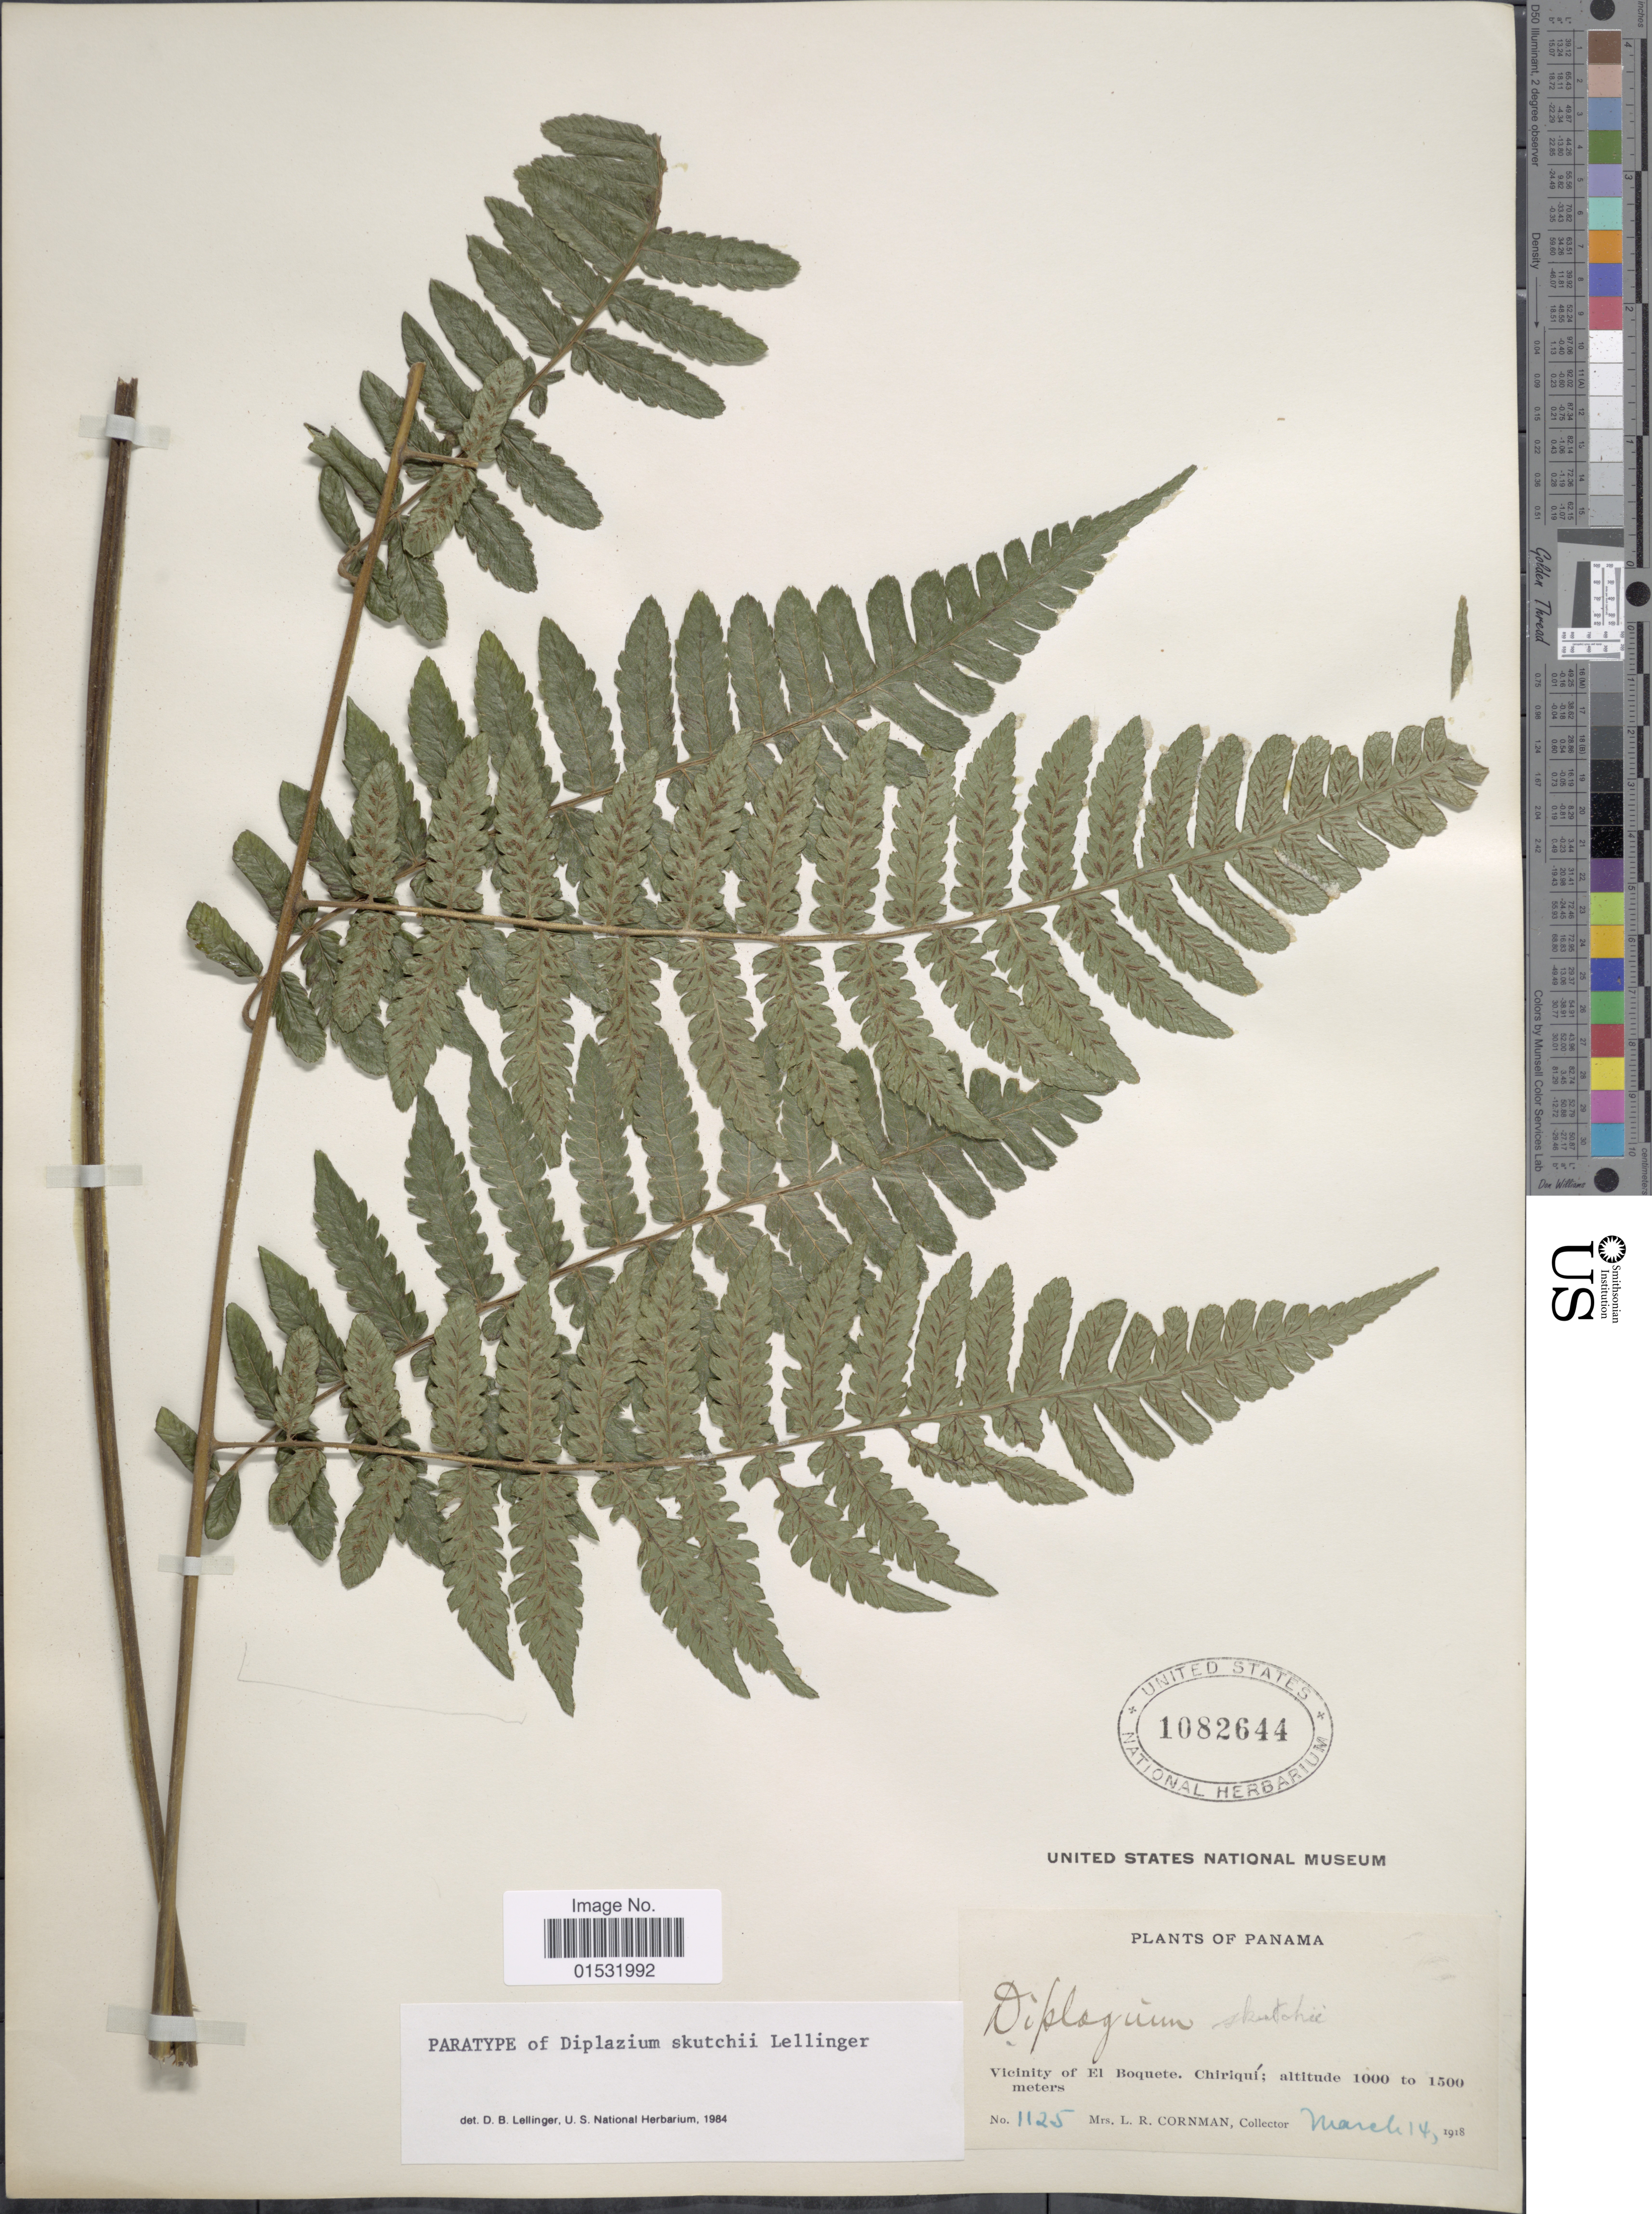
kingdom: Plantae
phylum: Tracheophyta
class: Polypodiopsida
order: Polypodiales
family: Athyriaceae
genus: Diplazium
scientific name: Diplazium skutchii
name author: Lellinger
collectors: L. Cornman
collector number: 1125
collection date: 1918-03-14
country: Panama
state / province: Chiriqui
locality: Vicinity of El Boquete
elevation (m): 1000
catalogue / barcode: US 1082644